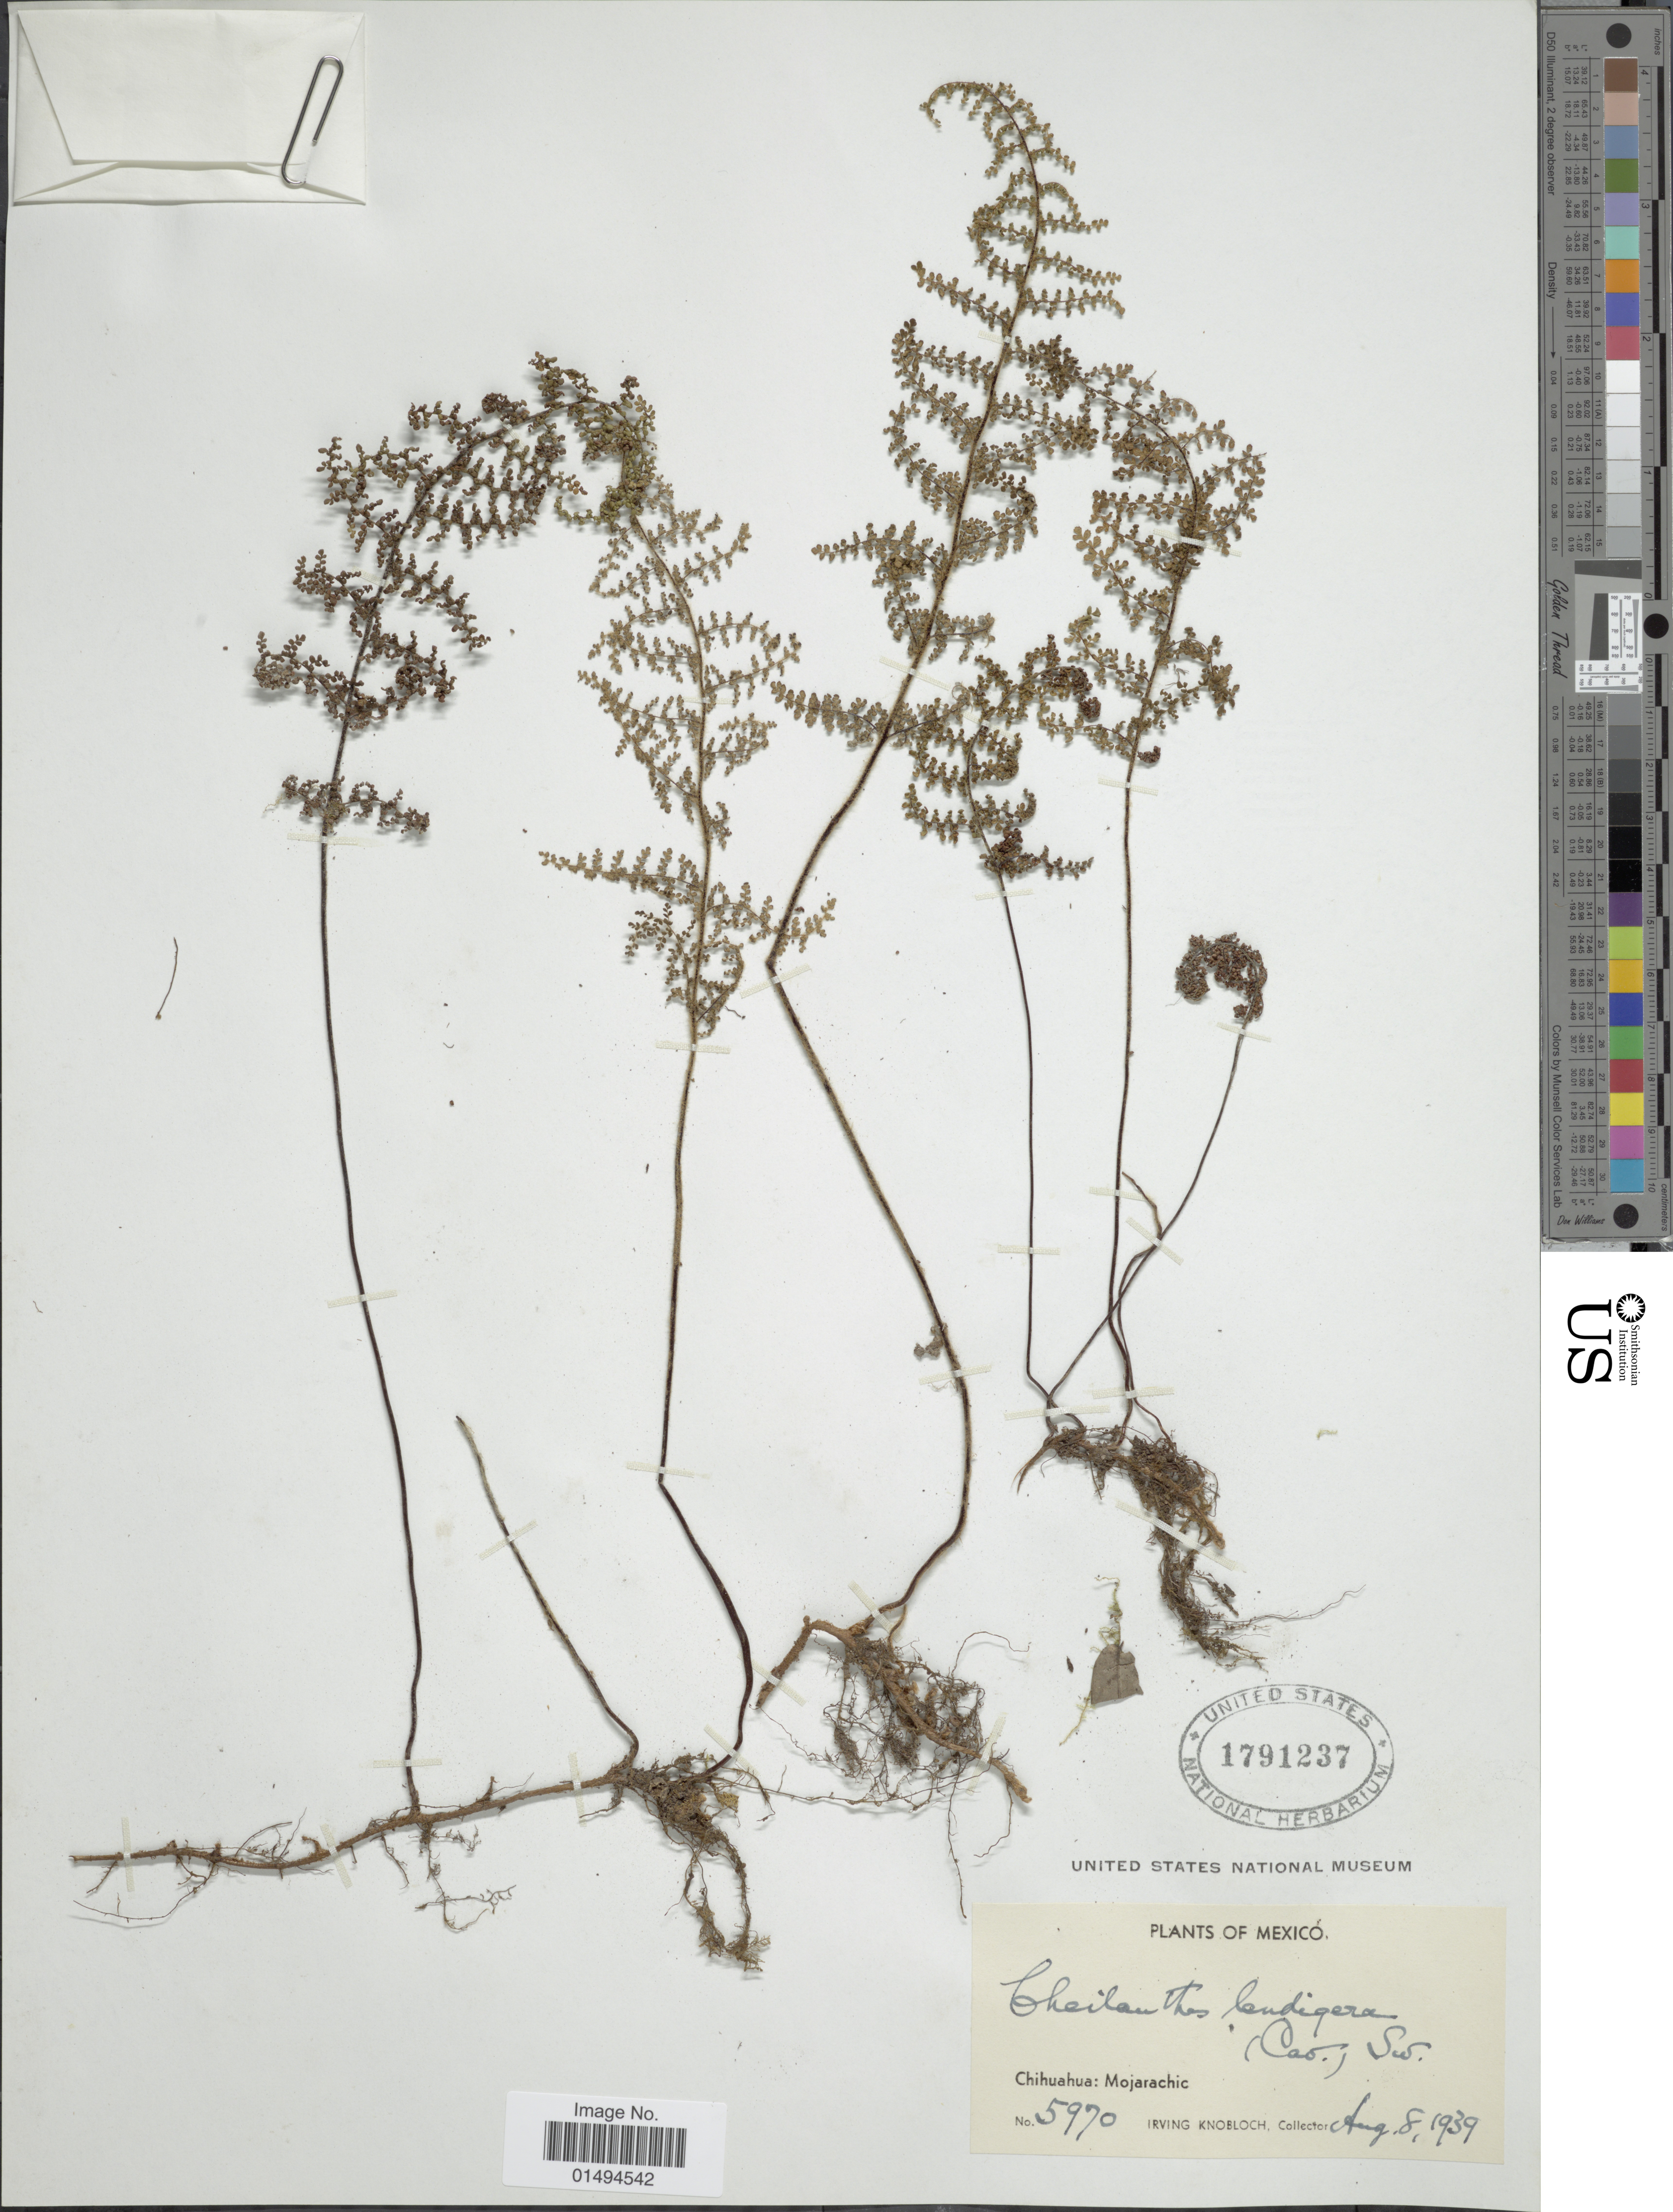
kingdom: Plantae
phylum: Tracheophyta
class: Polypodiopsida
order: Polypodiales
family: Pteridaceae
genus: Myriopteris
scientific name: Myriopteris lendigera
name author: (Cav.) J. Sm.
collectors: I. W. Knobloch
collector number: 5970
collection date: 1939-08-08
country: Mexico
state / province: Chihuahua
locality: Mojarachic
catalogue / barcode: US 1791237